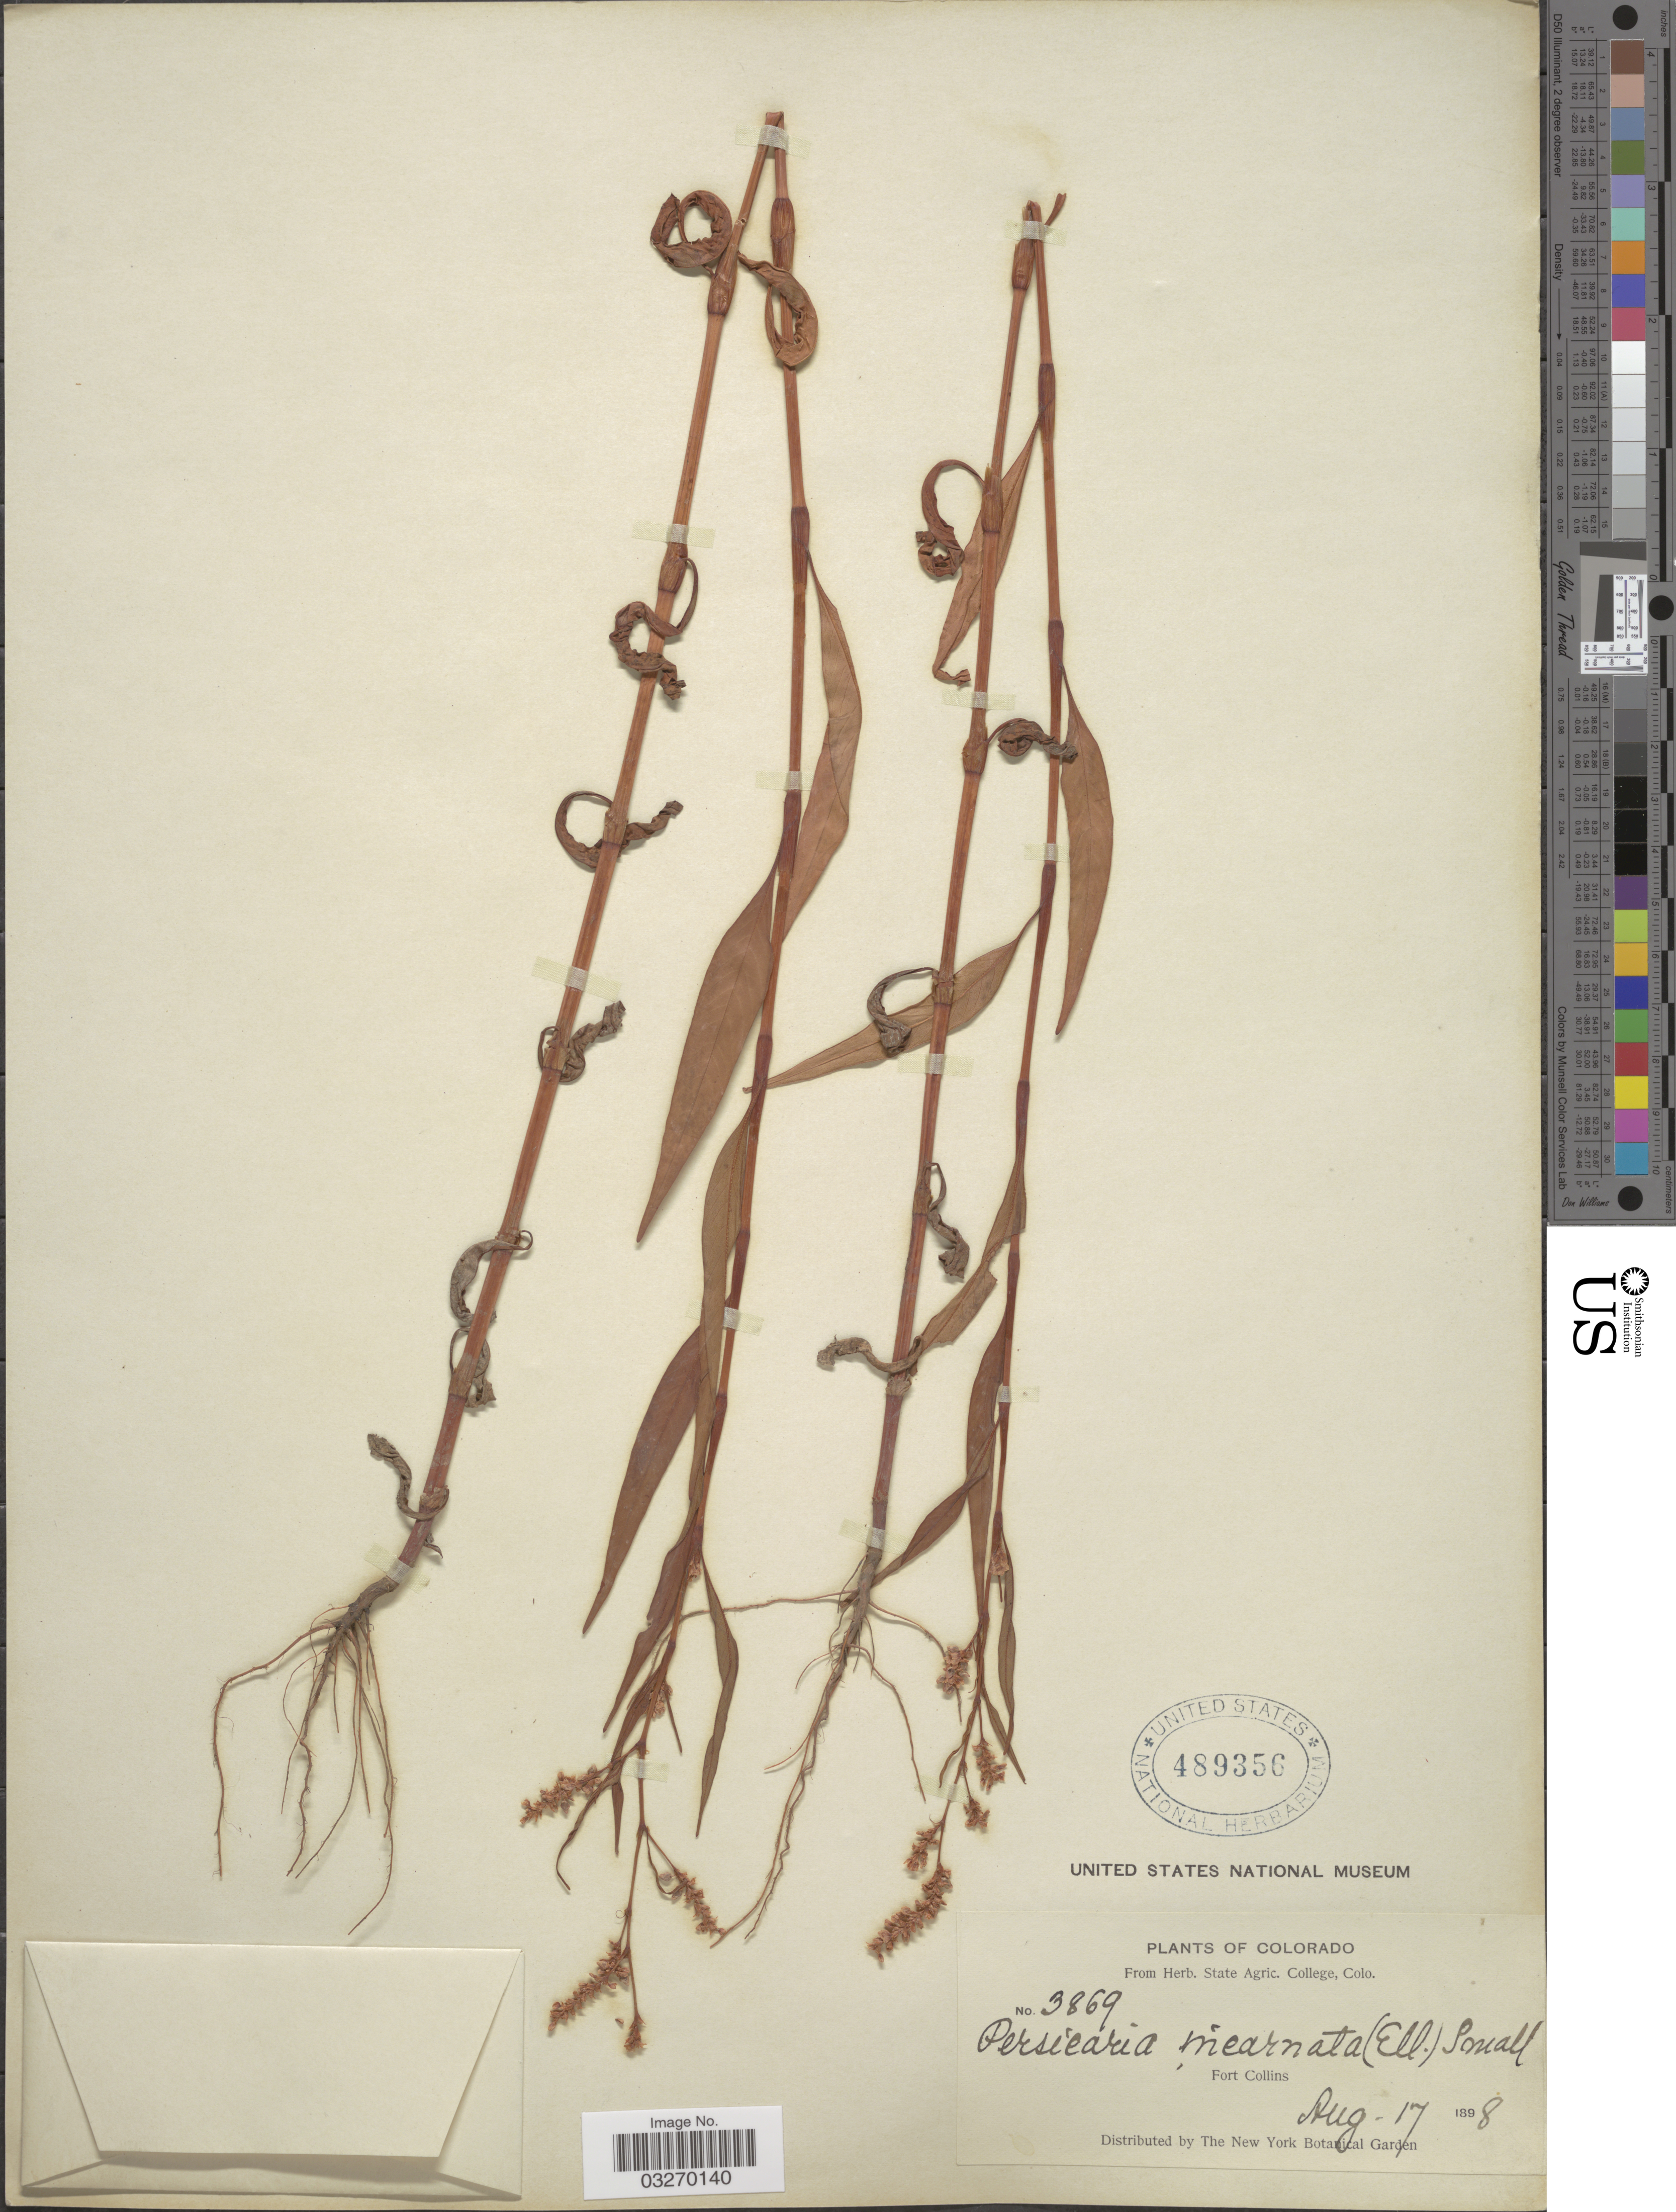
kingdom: Plantae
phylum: Tracheophyta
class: Magnoliopsida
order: Caryophyllales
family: Polygonaceae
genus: Persicaria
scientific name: Persicaria lapathifolia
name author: (L.) Delarbre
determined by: Atha, D. E.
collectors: ex herb. State Agric. College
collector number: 3869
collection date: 1898-08-17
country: United States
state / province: Colorado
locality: Fort Collins.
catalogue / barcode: US 489356